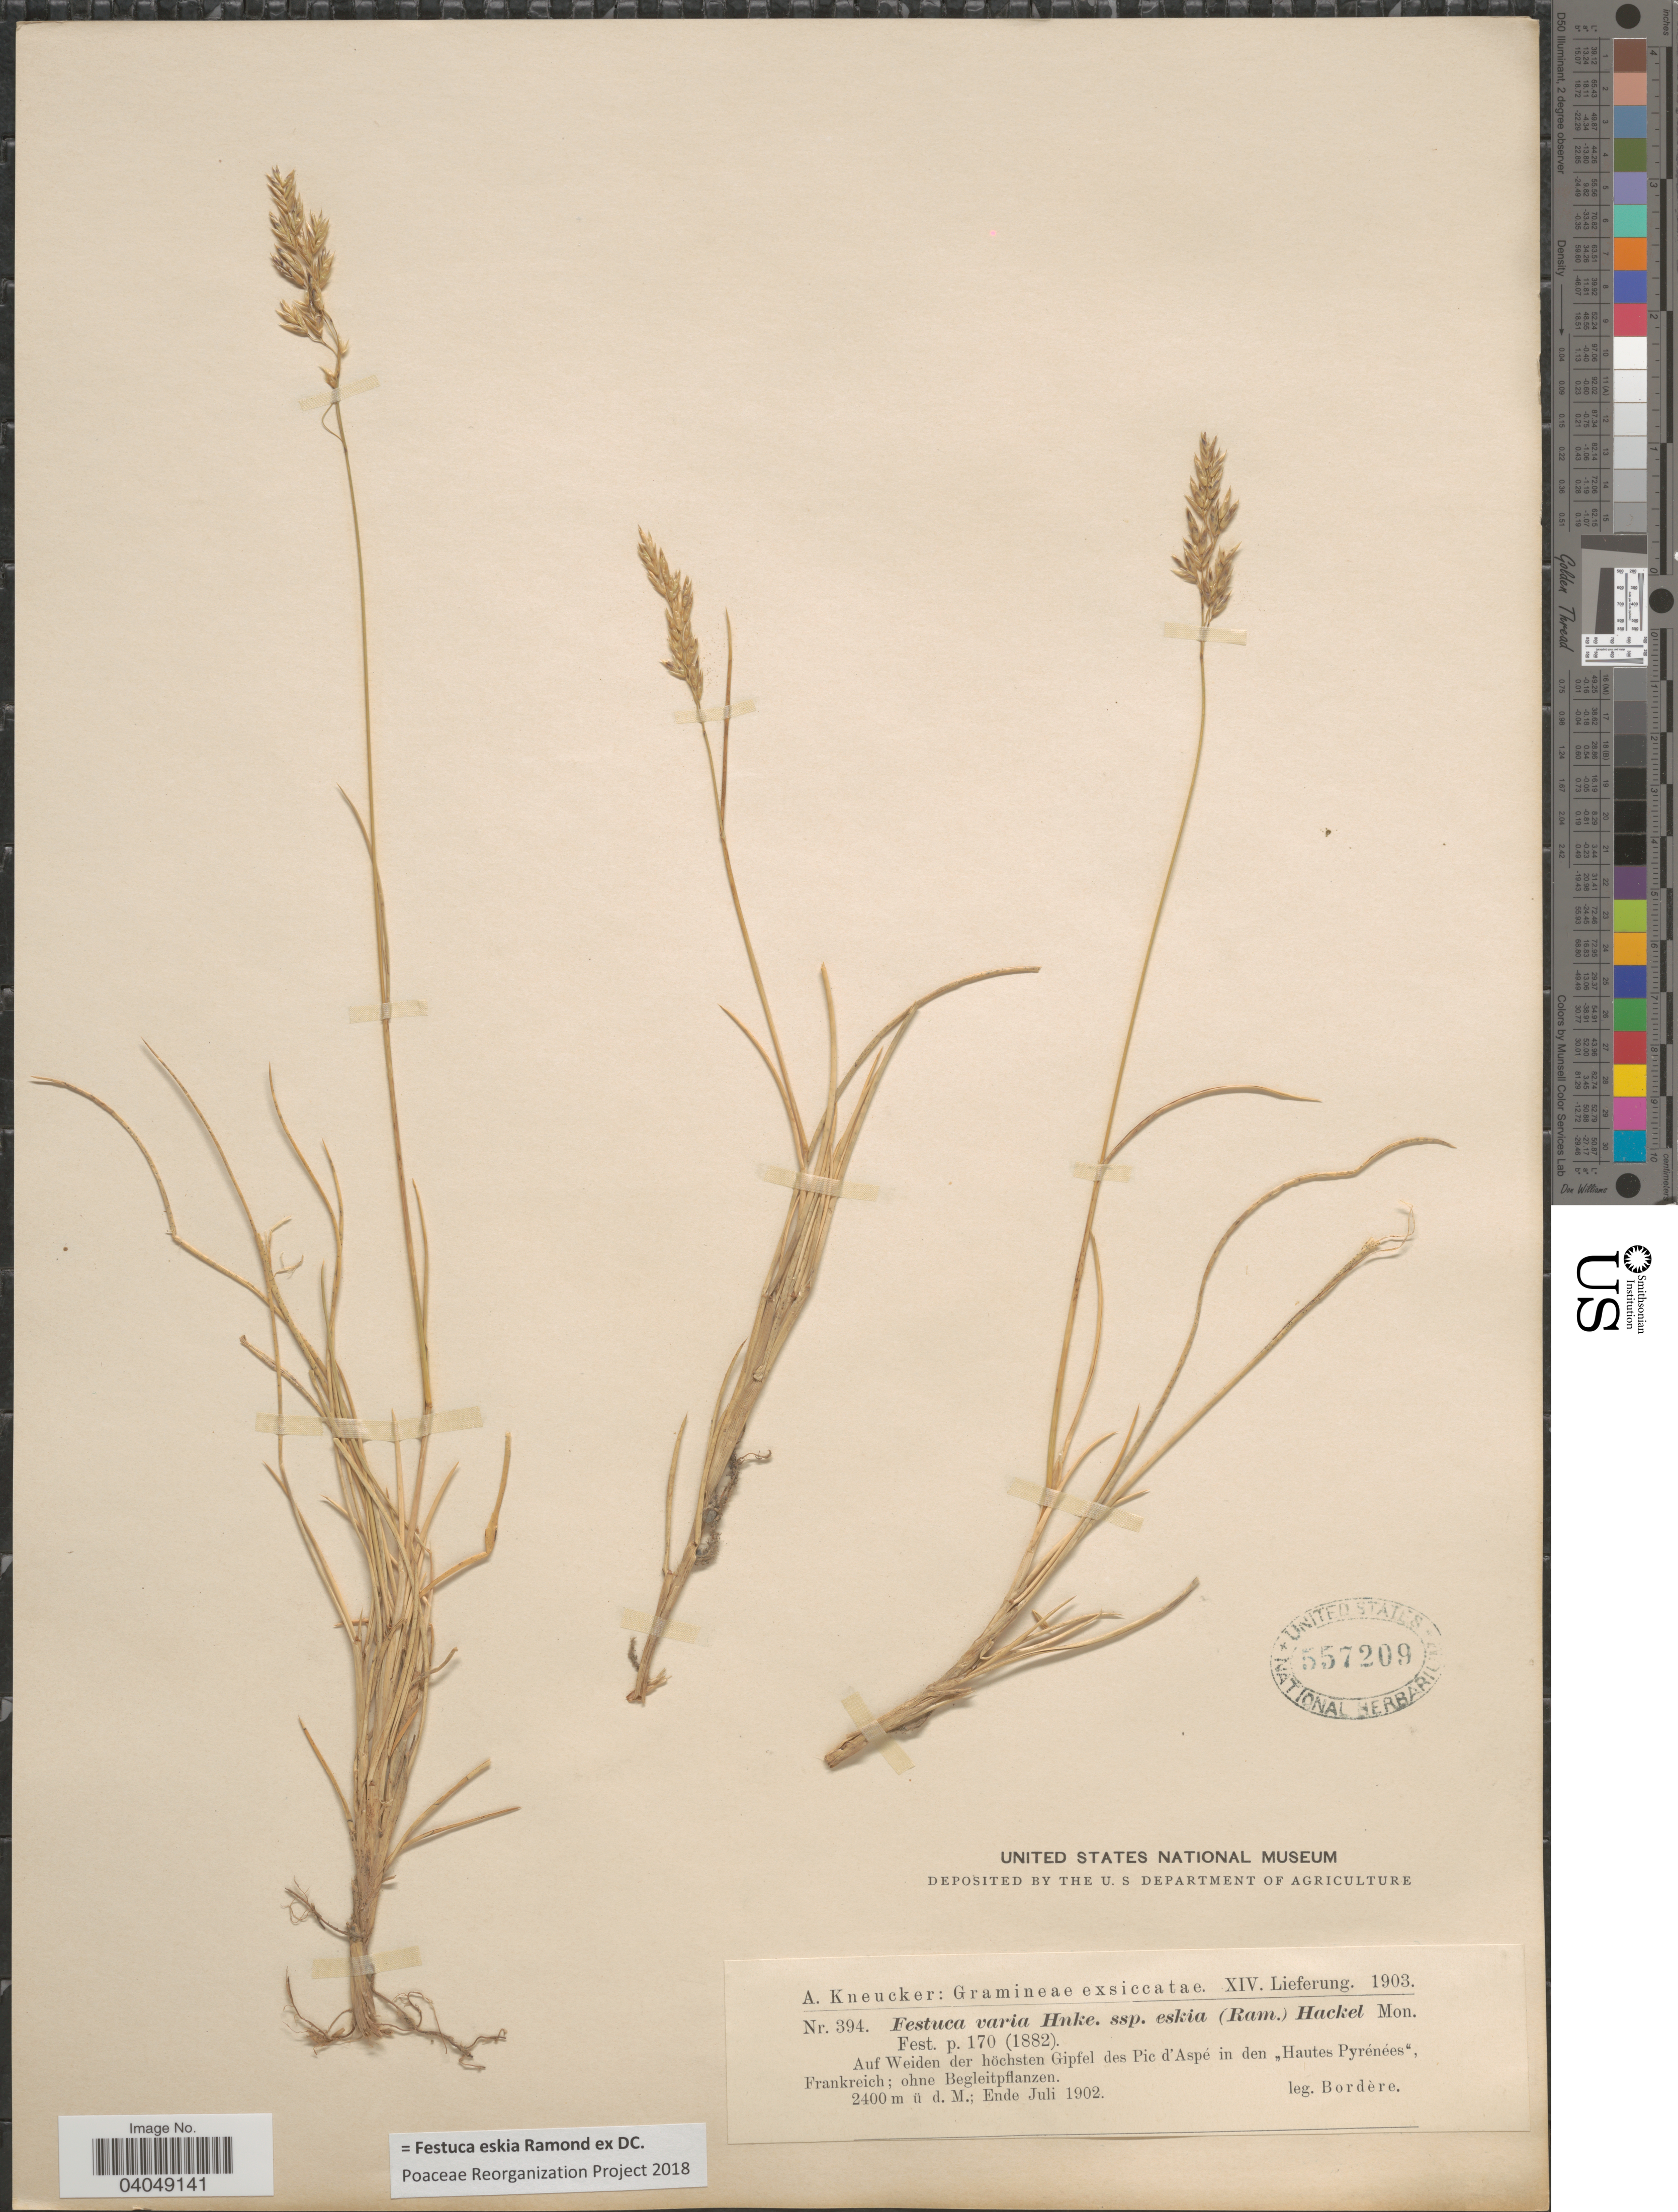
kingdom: Plantae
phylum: Tracheophyta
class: Liliopsida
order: Poales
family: Poaceae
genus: Festuca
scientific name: Festuca eskia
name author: Ramond ex DC.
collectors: -. Bordère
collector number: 394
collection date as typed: Ende Juli 1902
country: France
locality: Auf Weiden der höchsten Gipfel des Pic d'Aspé in den "Hautes Pyrénées", Frankreich.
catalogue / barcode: US 557209